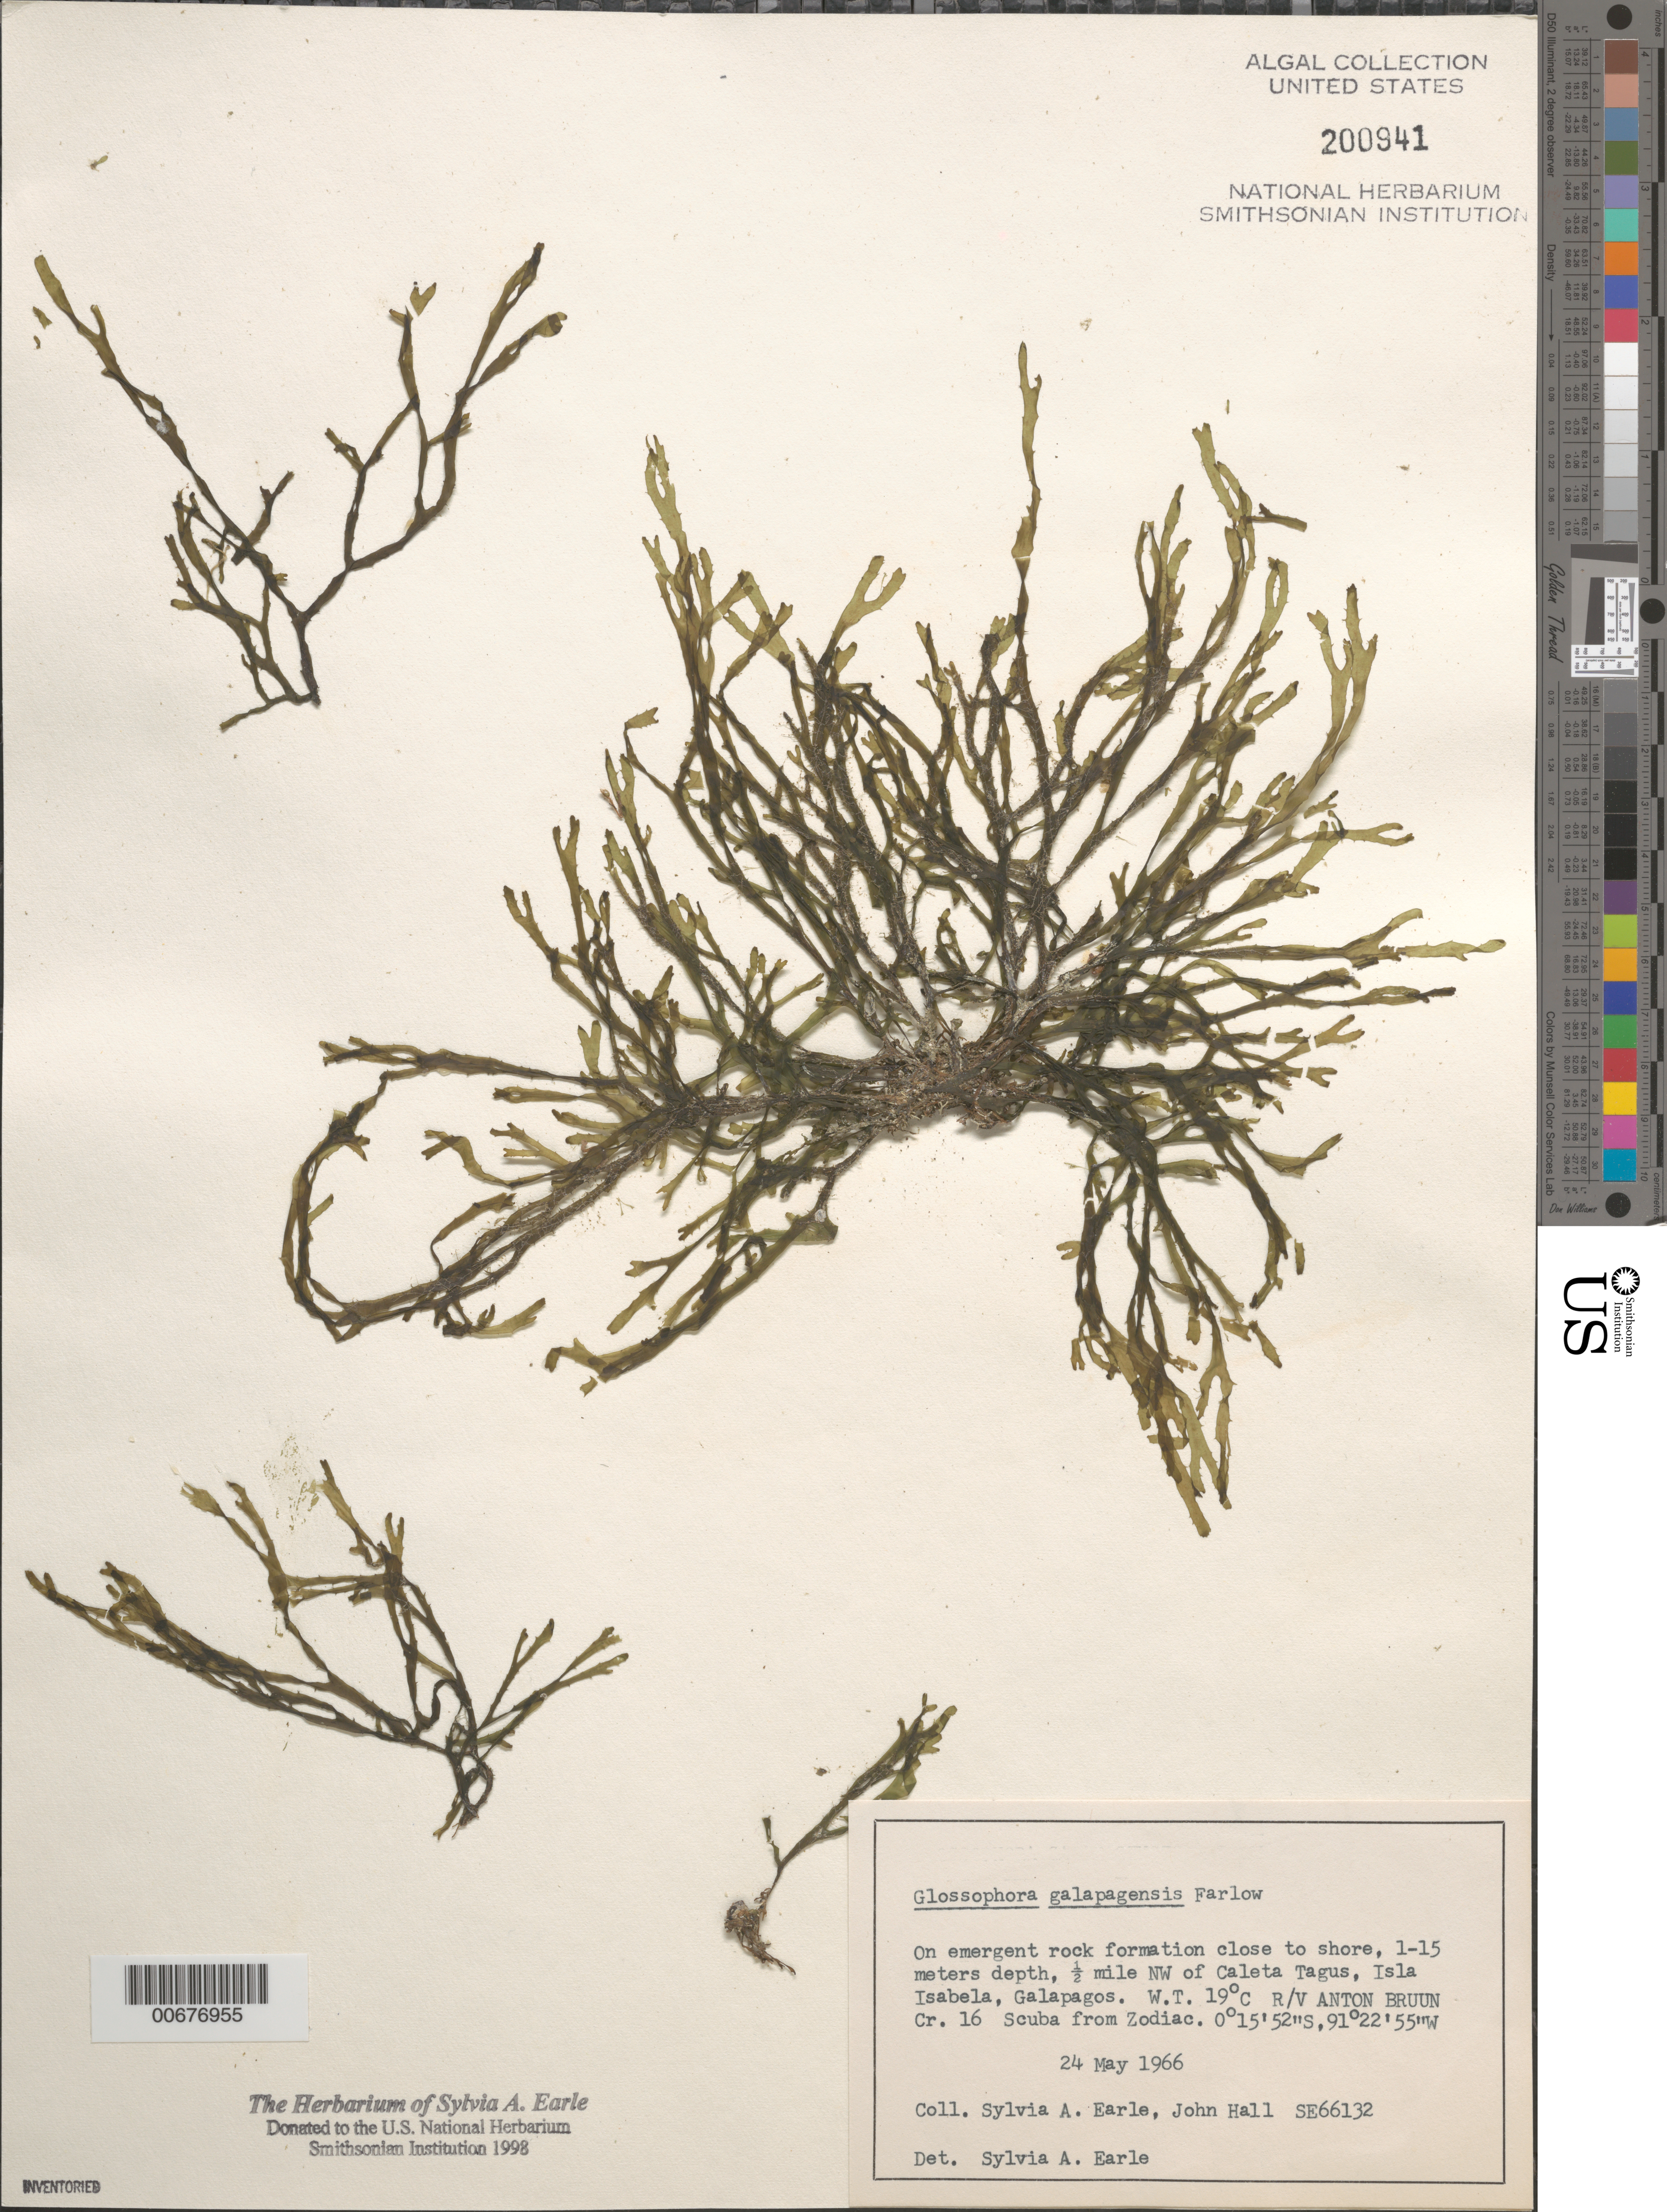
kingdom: Chromista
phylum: Ochrophyta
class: Phaeophyceae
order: Dictyotales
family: Dictyotaceae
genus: Dictyota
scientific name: Dictyota galapagensis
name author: (Farl.) De Clerck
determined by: Algae name updating Project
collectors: S. A. Earle & J. Hall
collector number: SE 66132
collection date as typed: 24 May 1966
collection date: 1966-05-24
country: Ecuador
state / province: Colón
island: Isabela [Albemarle]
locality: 0.5 mile NW of Caleta Tagus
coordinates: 0 15' 52" S, 91 22' 55" W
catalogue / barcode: US 200941